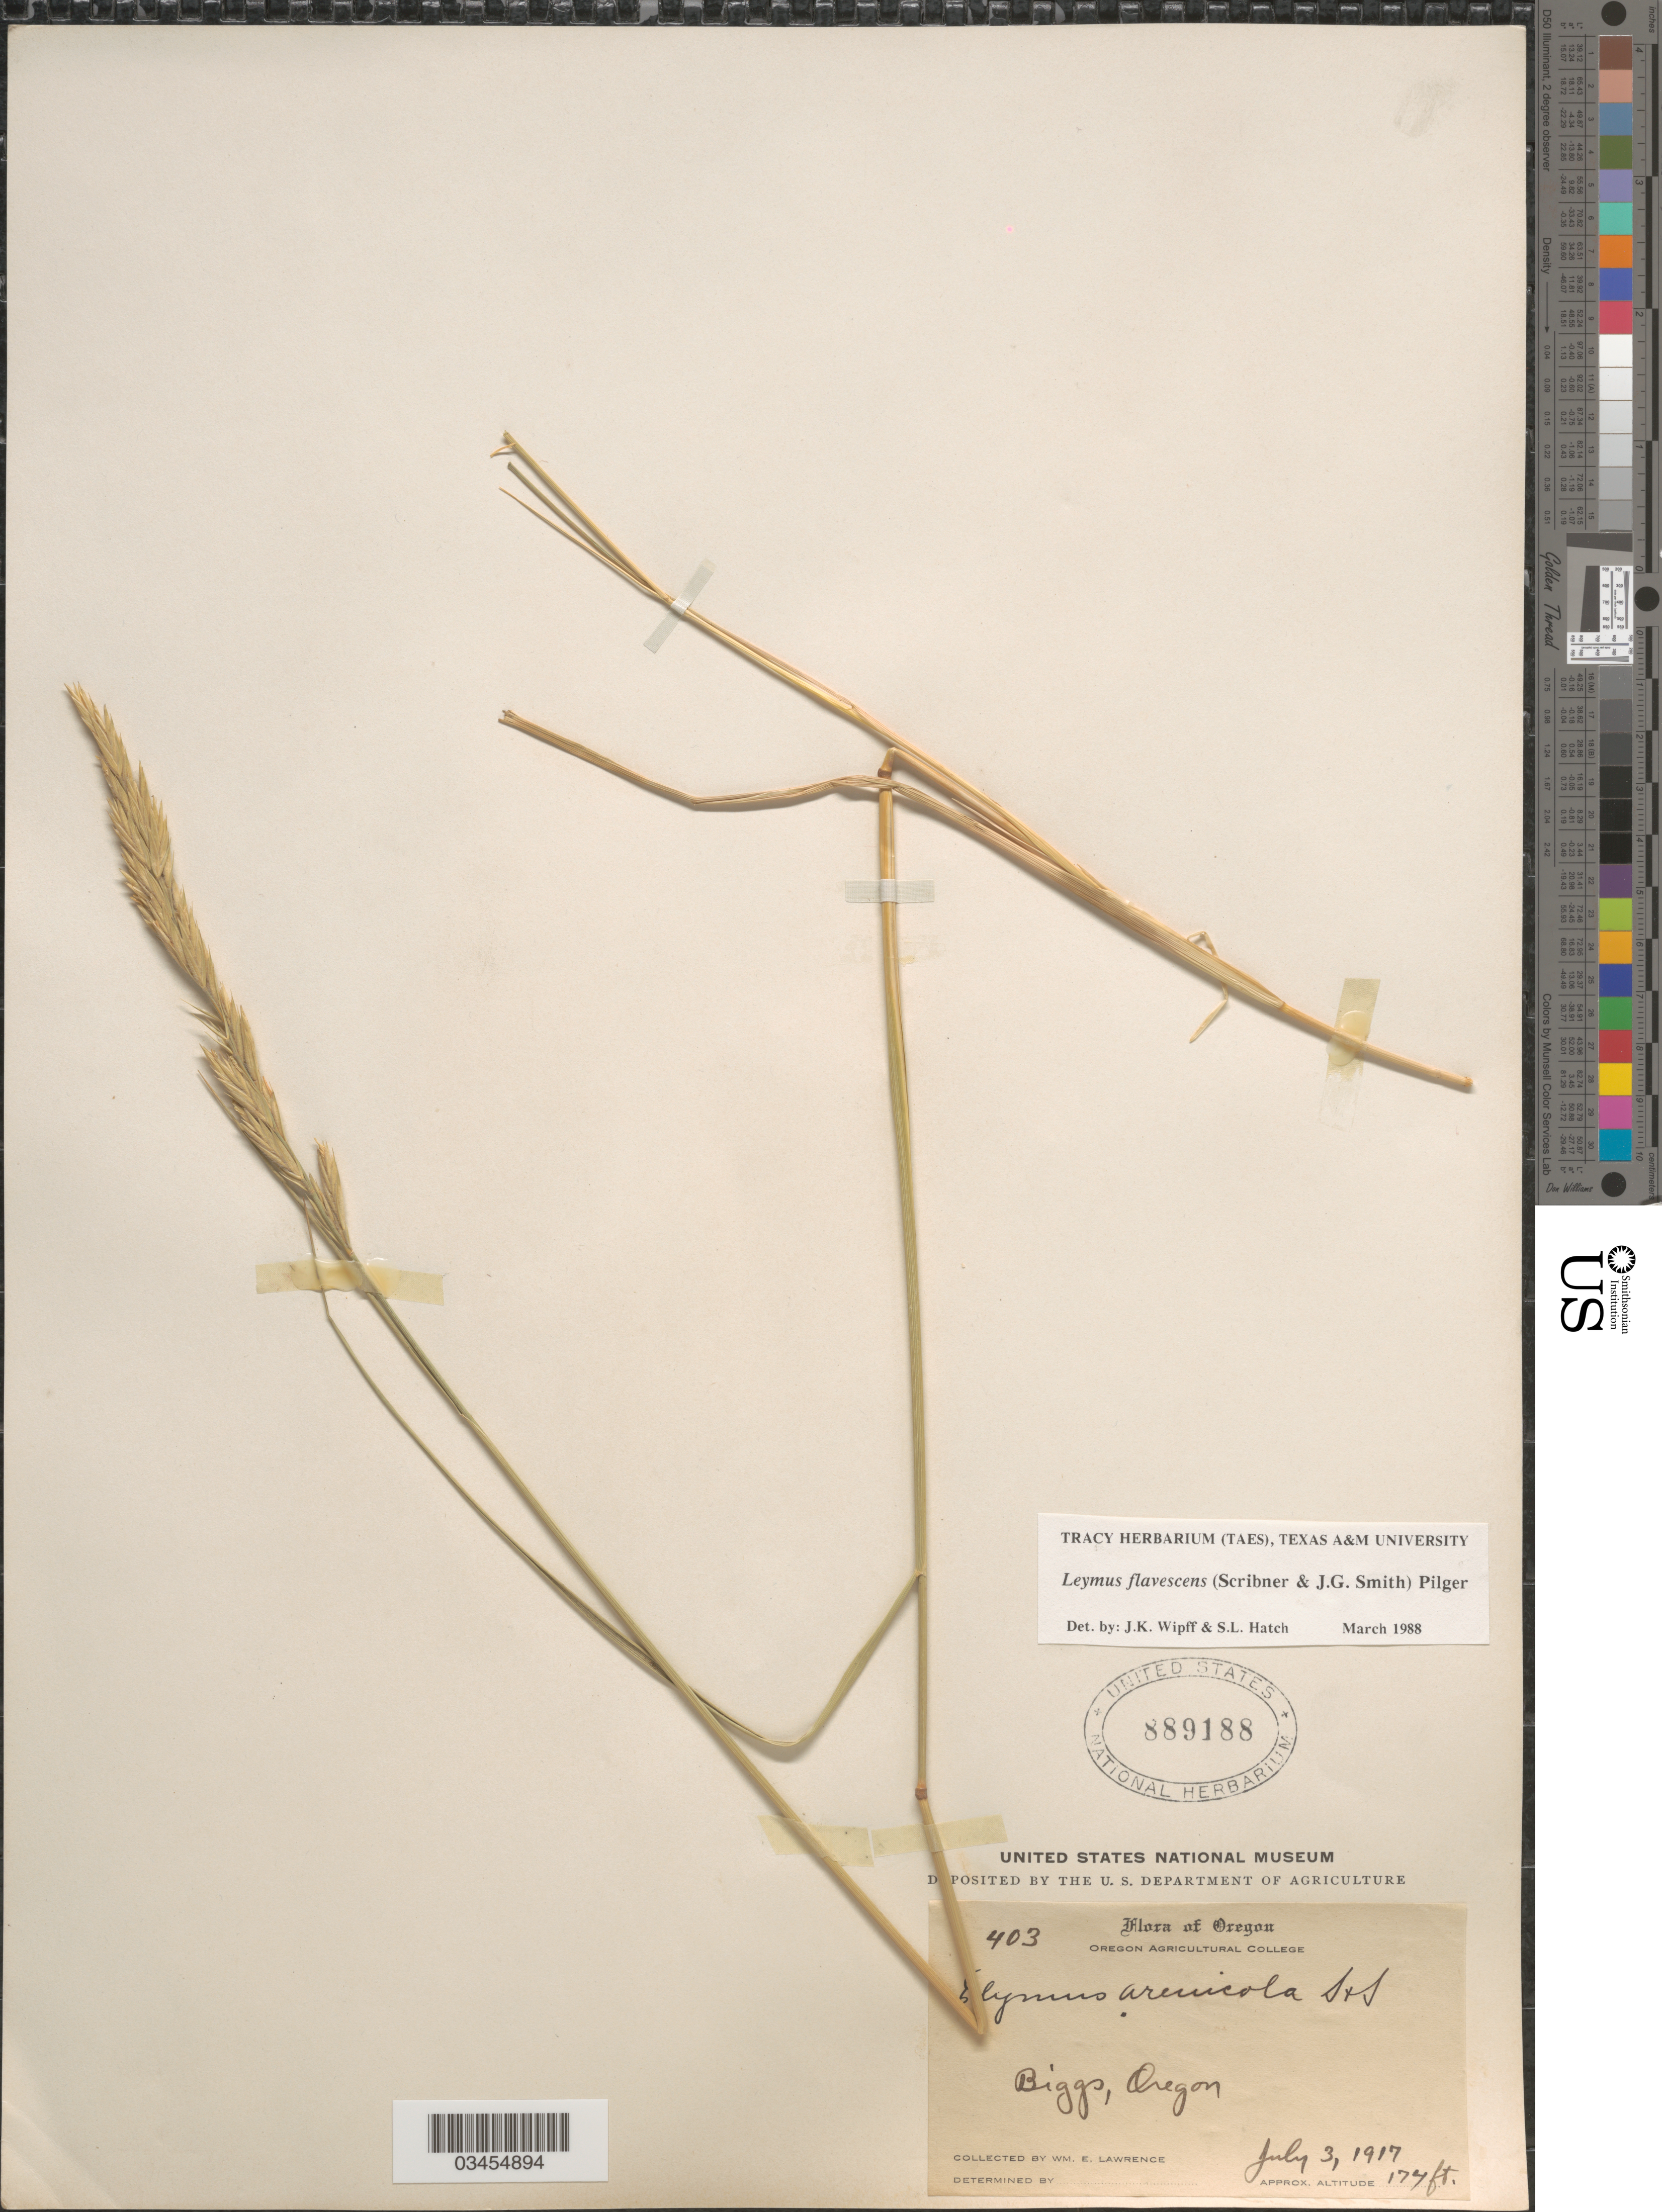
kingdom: Plantae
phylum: Tracheophyta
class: Liliopsida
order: Poales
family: Poaceae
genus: Leymus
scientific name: Leymus flavescens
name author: (Scribn. & J.G. Sm.) Pilg.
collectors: W. Lawrence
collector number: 403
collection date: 1917-07-03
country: United States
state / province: Oregon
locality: Biggs.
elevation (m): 53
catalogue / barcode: US 889188